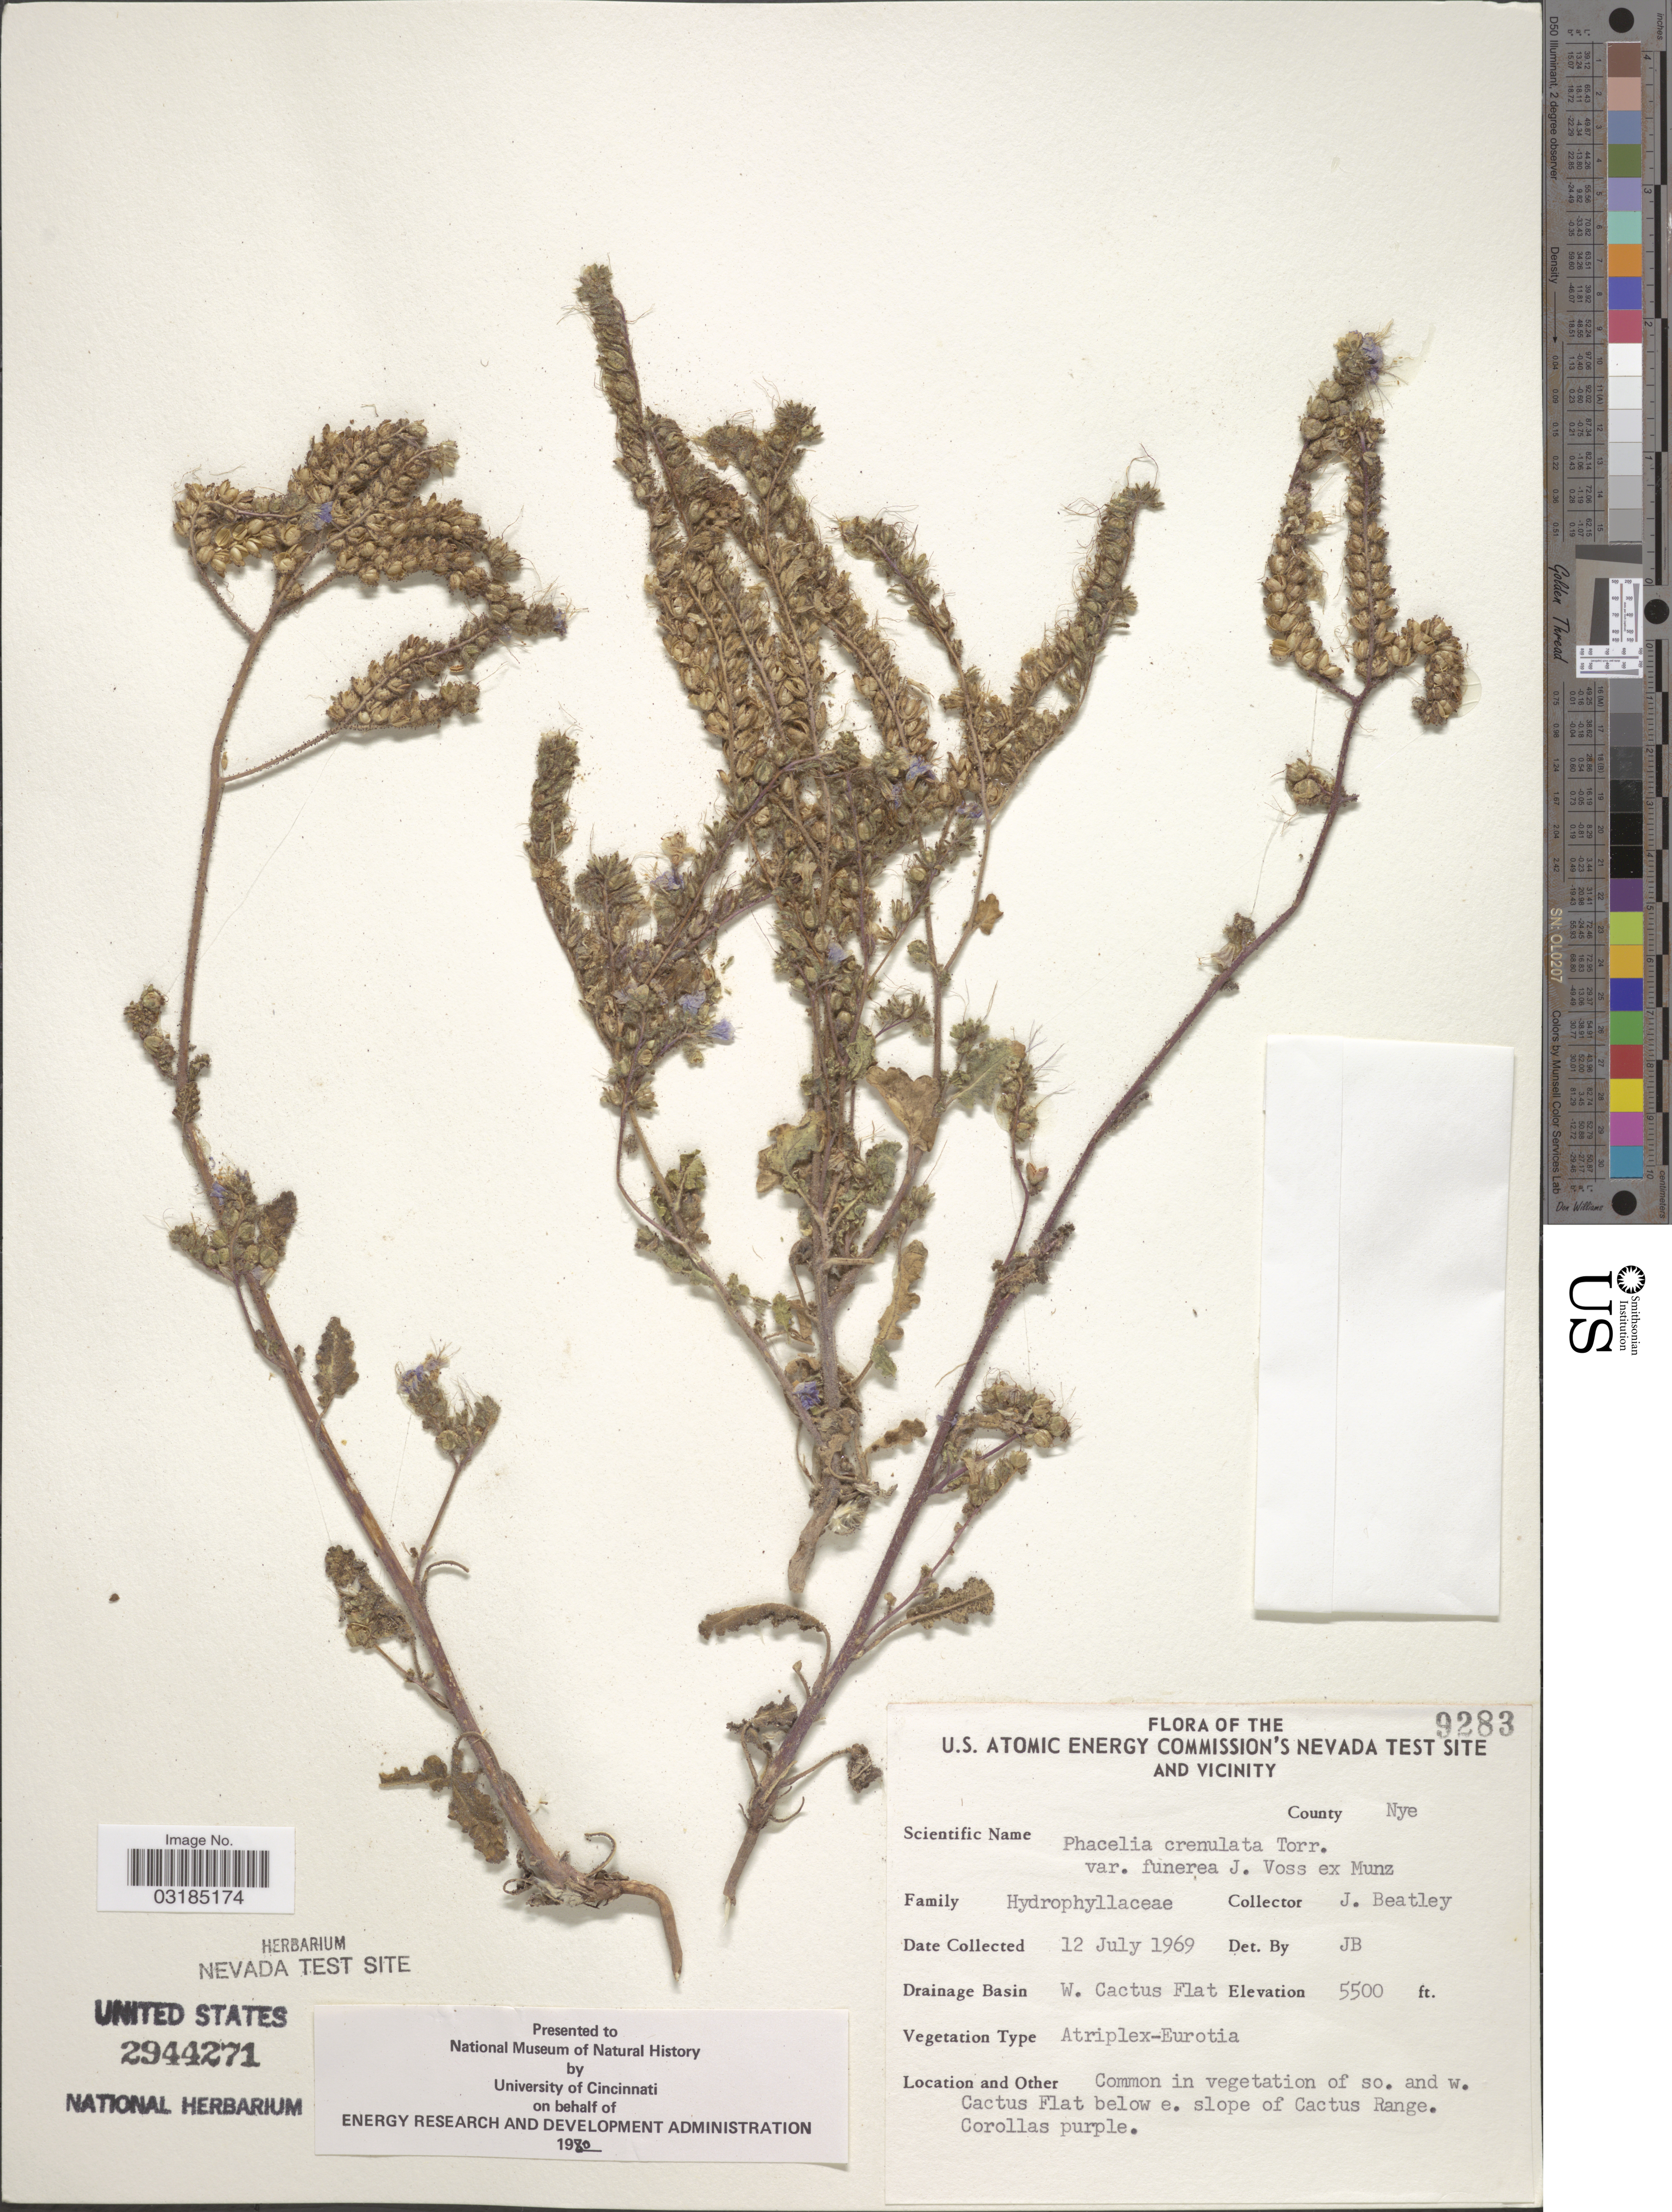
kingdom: Plantae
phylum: Tracheophyta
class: Magnoliopsida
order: Boraginales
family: Hydrophyllaceae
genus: Phacelia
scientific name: Phacelia crenulata var. funerea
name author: J.W. Voss in Munz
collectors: J. C. Beatley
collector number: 9283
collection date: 1969-07-12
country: United States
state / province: Nevada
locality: The U.S. Atomic Energy Commission's Nevada Test Site and Vicinity. County Nye. Drainage Basin W. Cactus Flat. so. and w. Cactus Flat below e. slope of Cactus Range.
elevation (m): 1676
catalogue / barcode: US 2944271